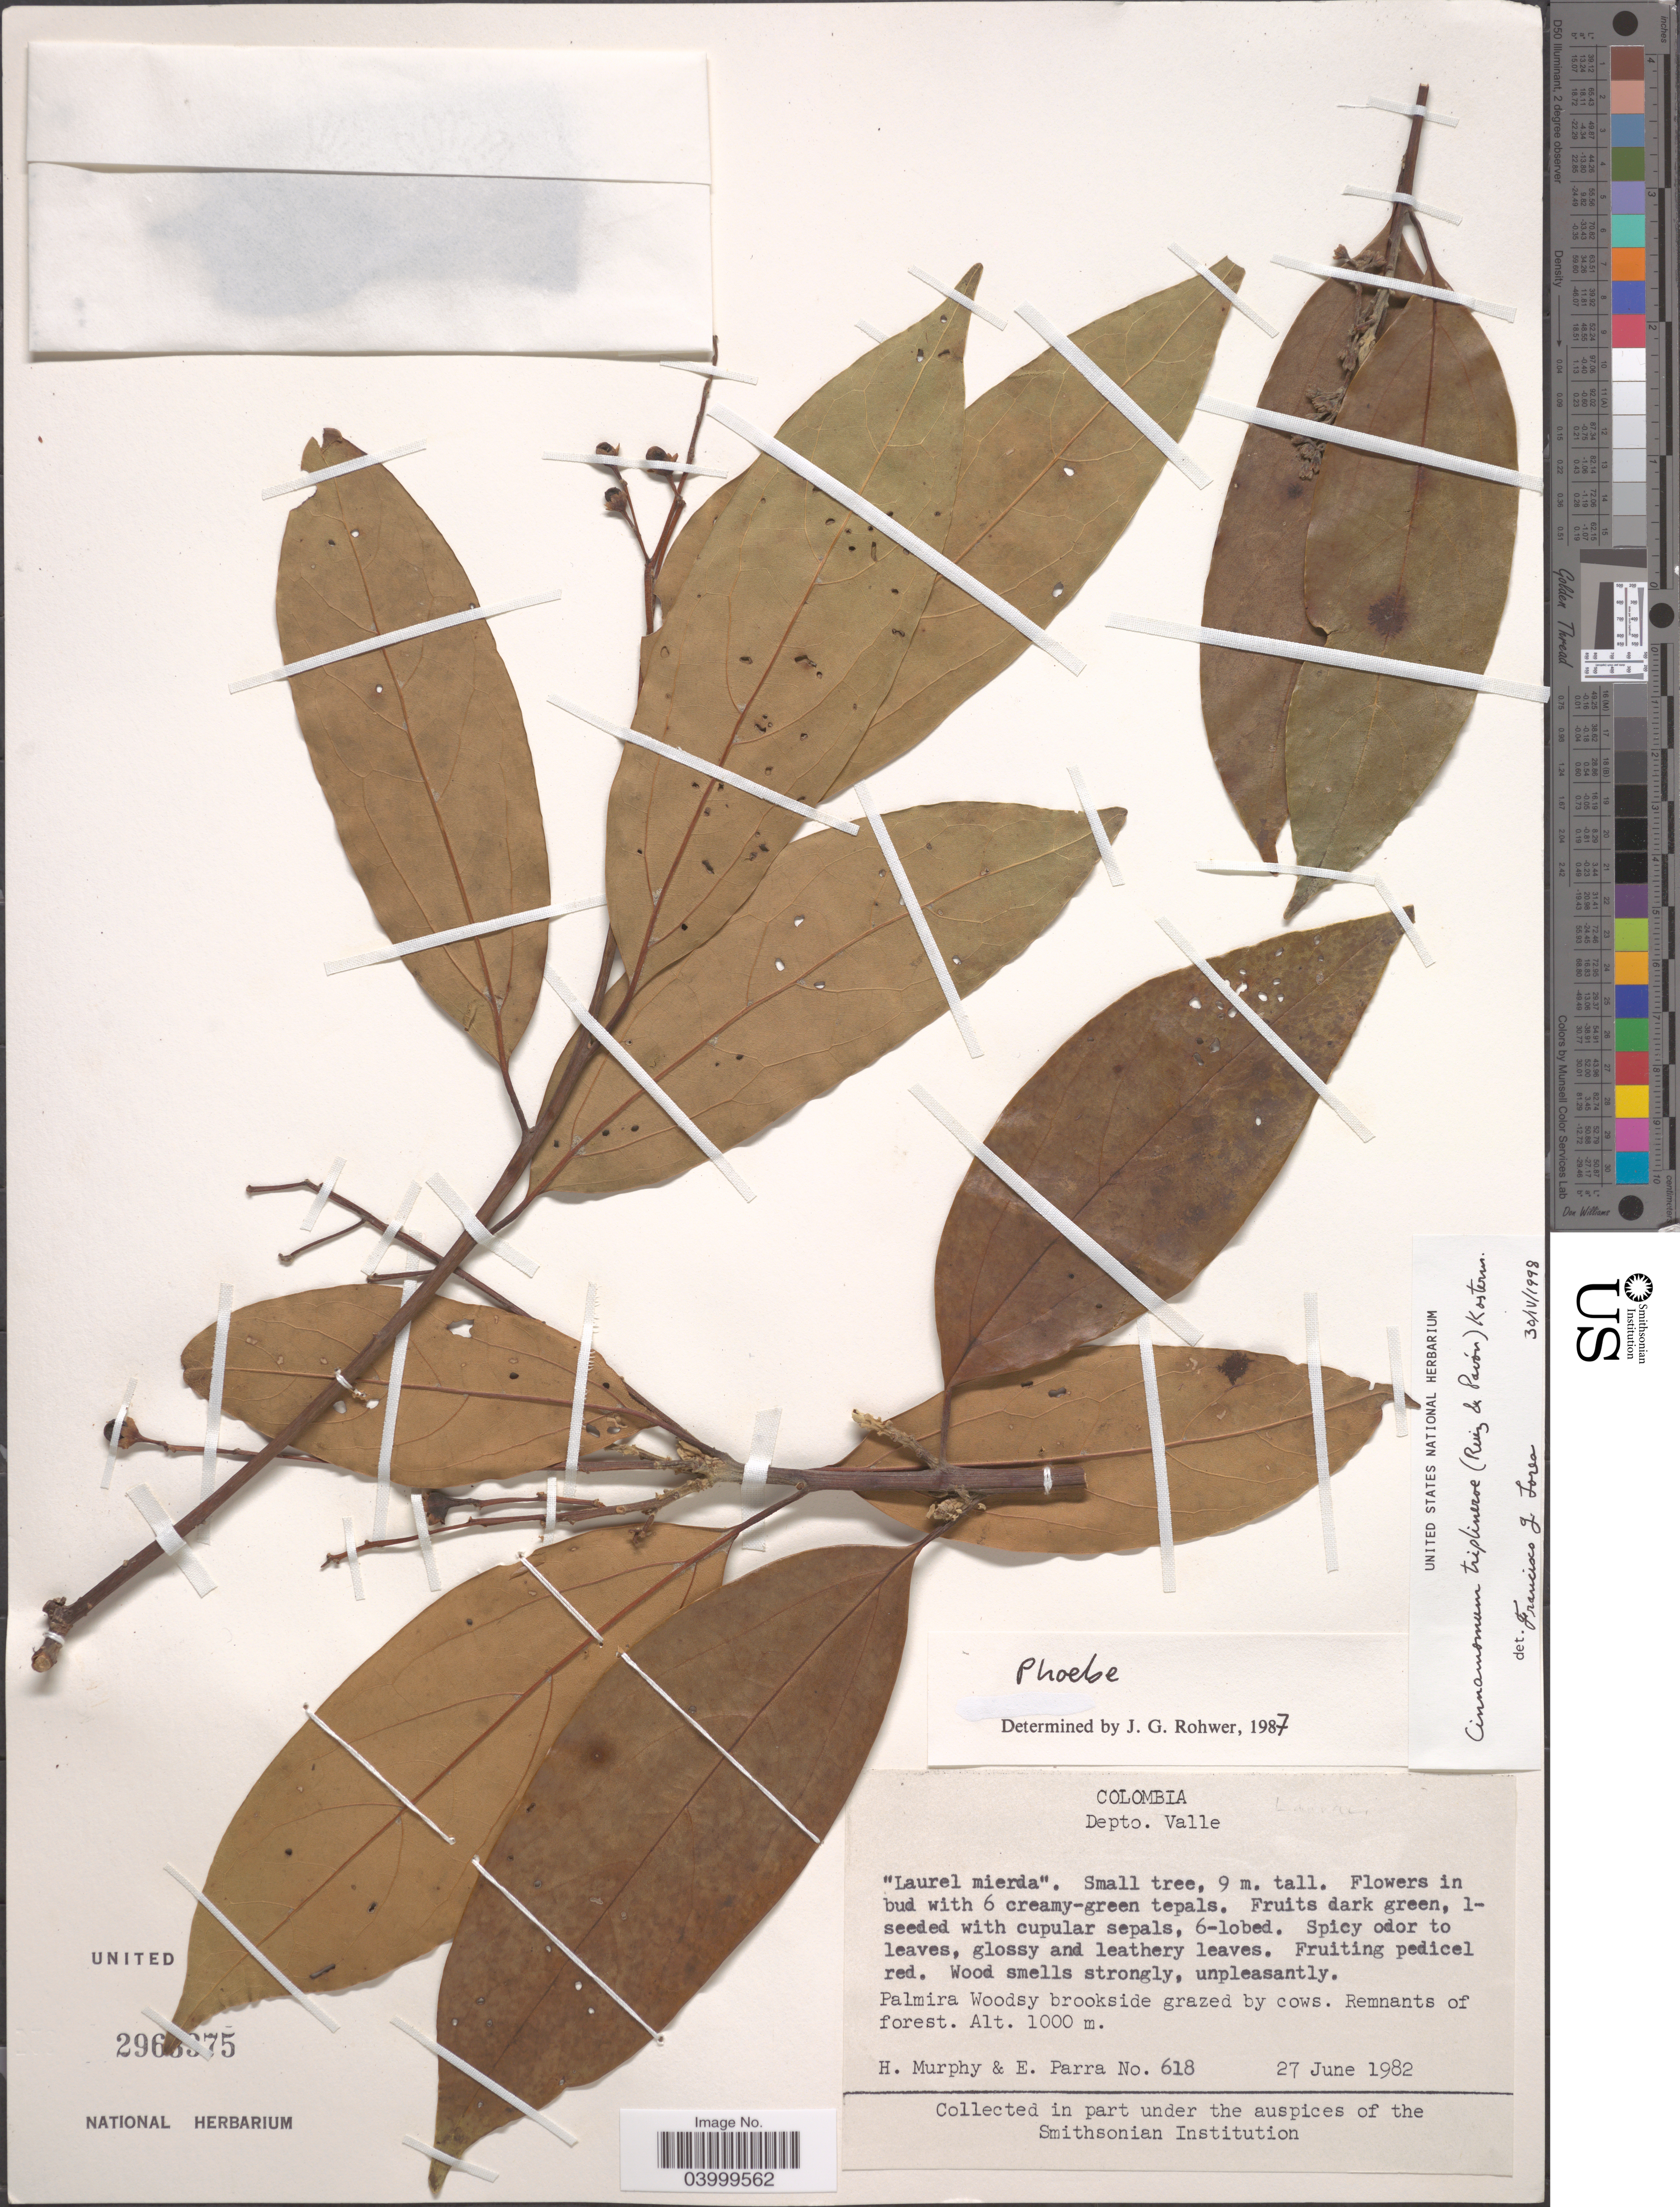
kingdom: Plantae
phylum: Tracheophyta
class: Magnoliopsida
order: Laurales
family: Lauraceae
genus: Cinnamomum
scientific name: Cinnamomum triplinerve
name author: (Ruiz & Pav.) Kosterm.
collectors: H. Murphy & E. Parra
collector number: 618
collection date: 1982-06-27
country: Colombia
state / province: Valle del Cauca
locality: Depto. Valle. Palmira Woodsy brookside grazed by cows.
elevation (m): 1000